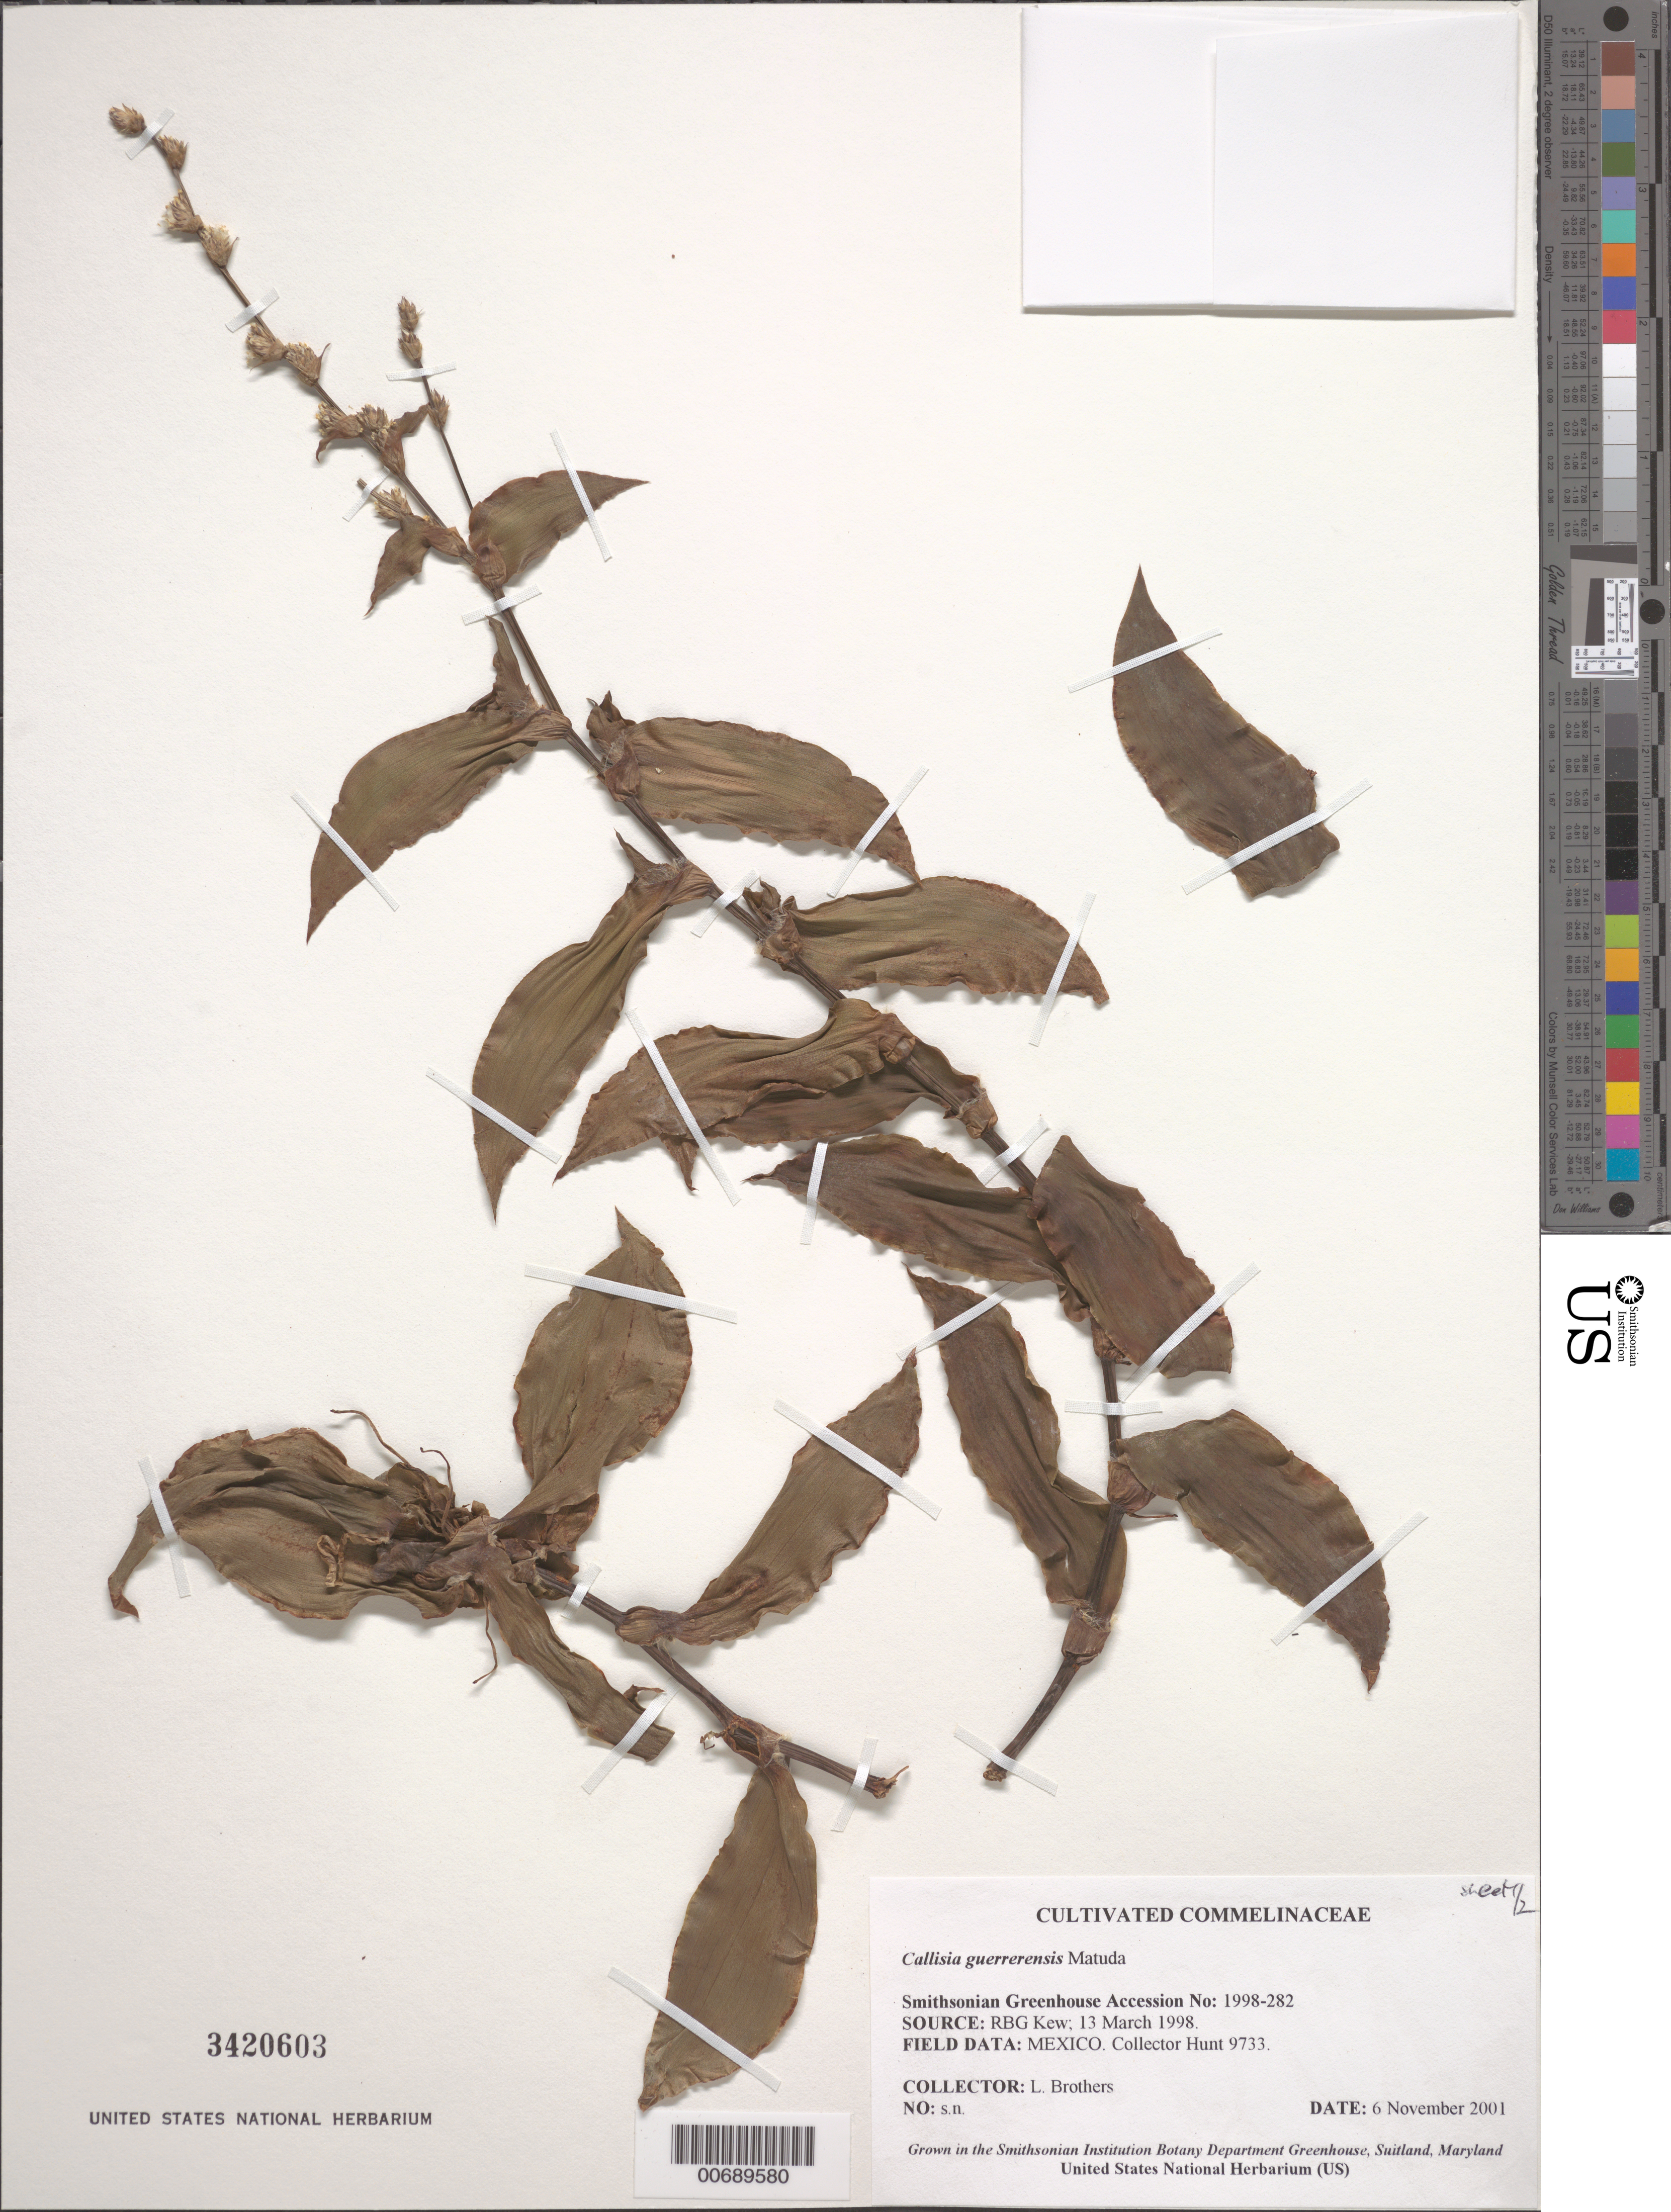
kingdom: Plantae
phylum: Tracheophyta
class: Liliopsida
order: Commelinales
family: Commelinaceae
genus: Callisia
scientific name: Callisia guerrerensis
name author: Matuda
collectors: L. E. Brothers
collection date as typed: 06 Nov 2001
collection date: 2001-11-06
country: United States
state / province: Maryland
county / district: Prince George's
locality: Suitland, Smithsonian Botany Dept. Greenhouse.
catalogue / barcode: US 3420603